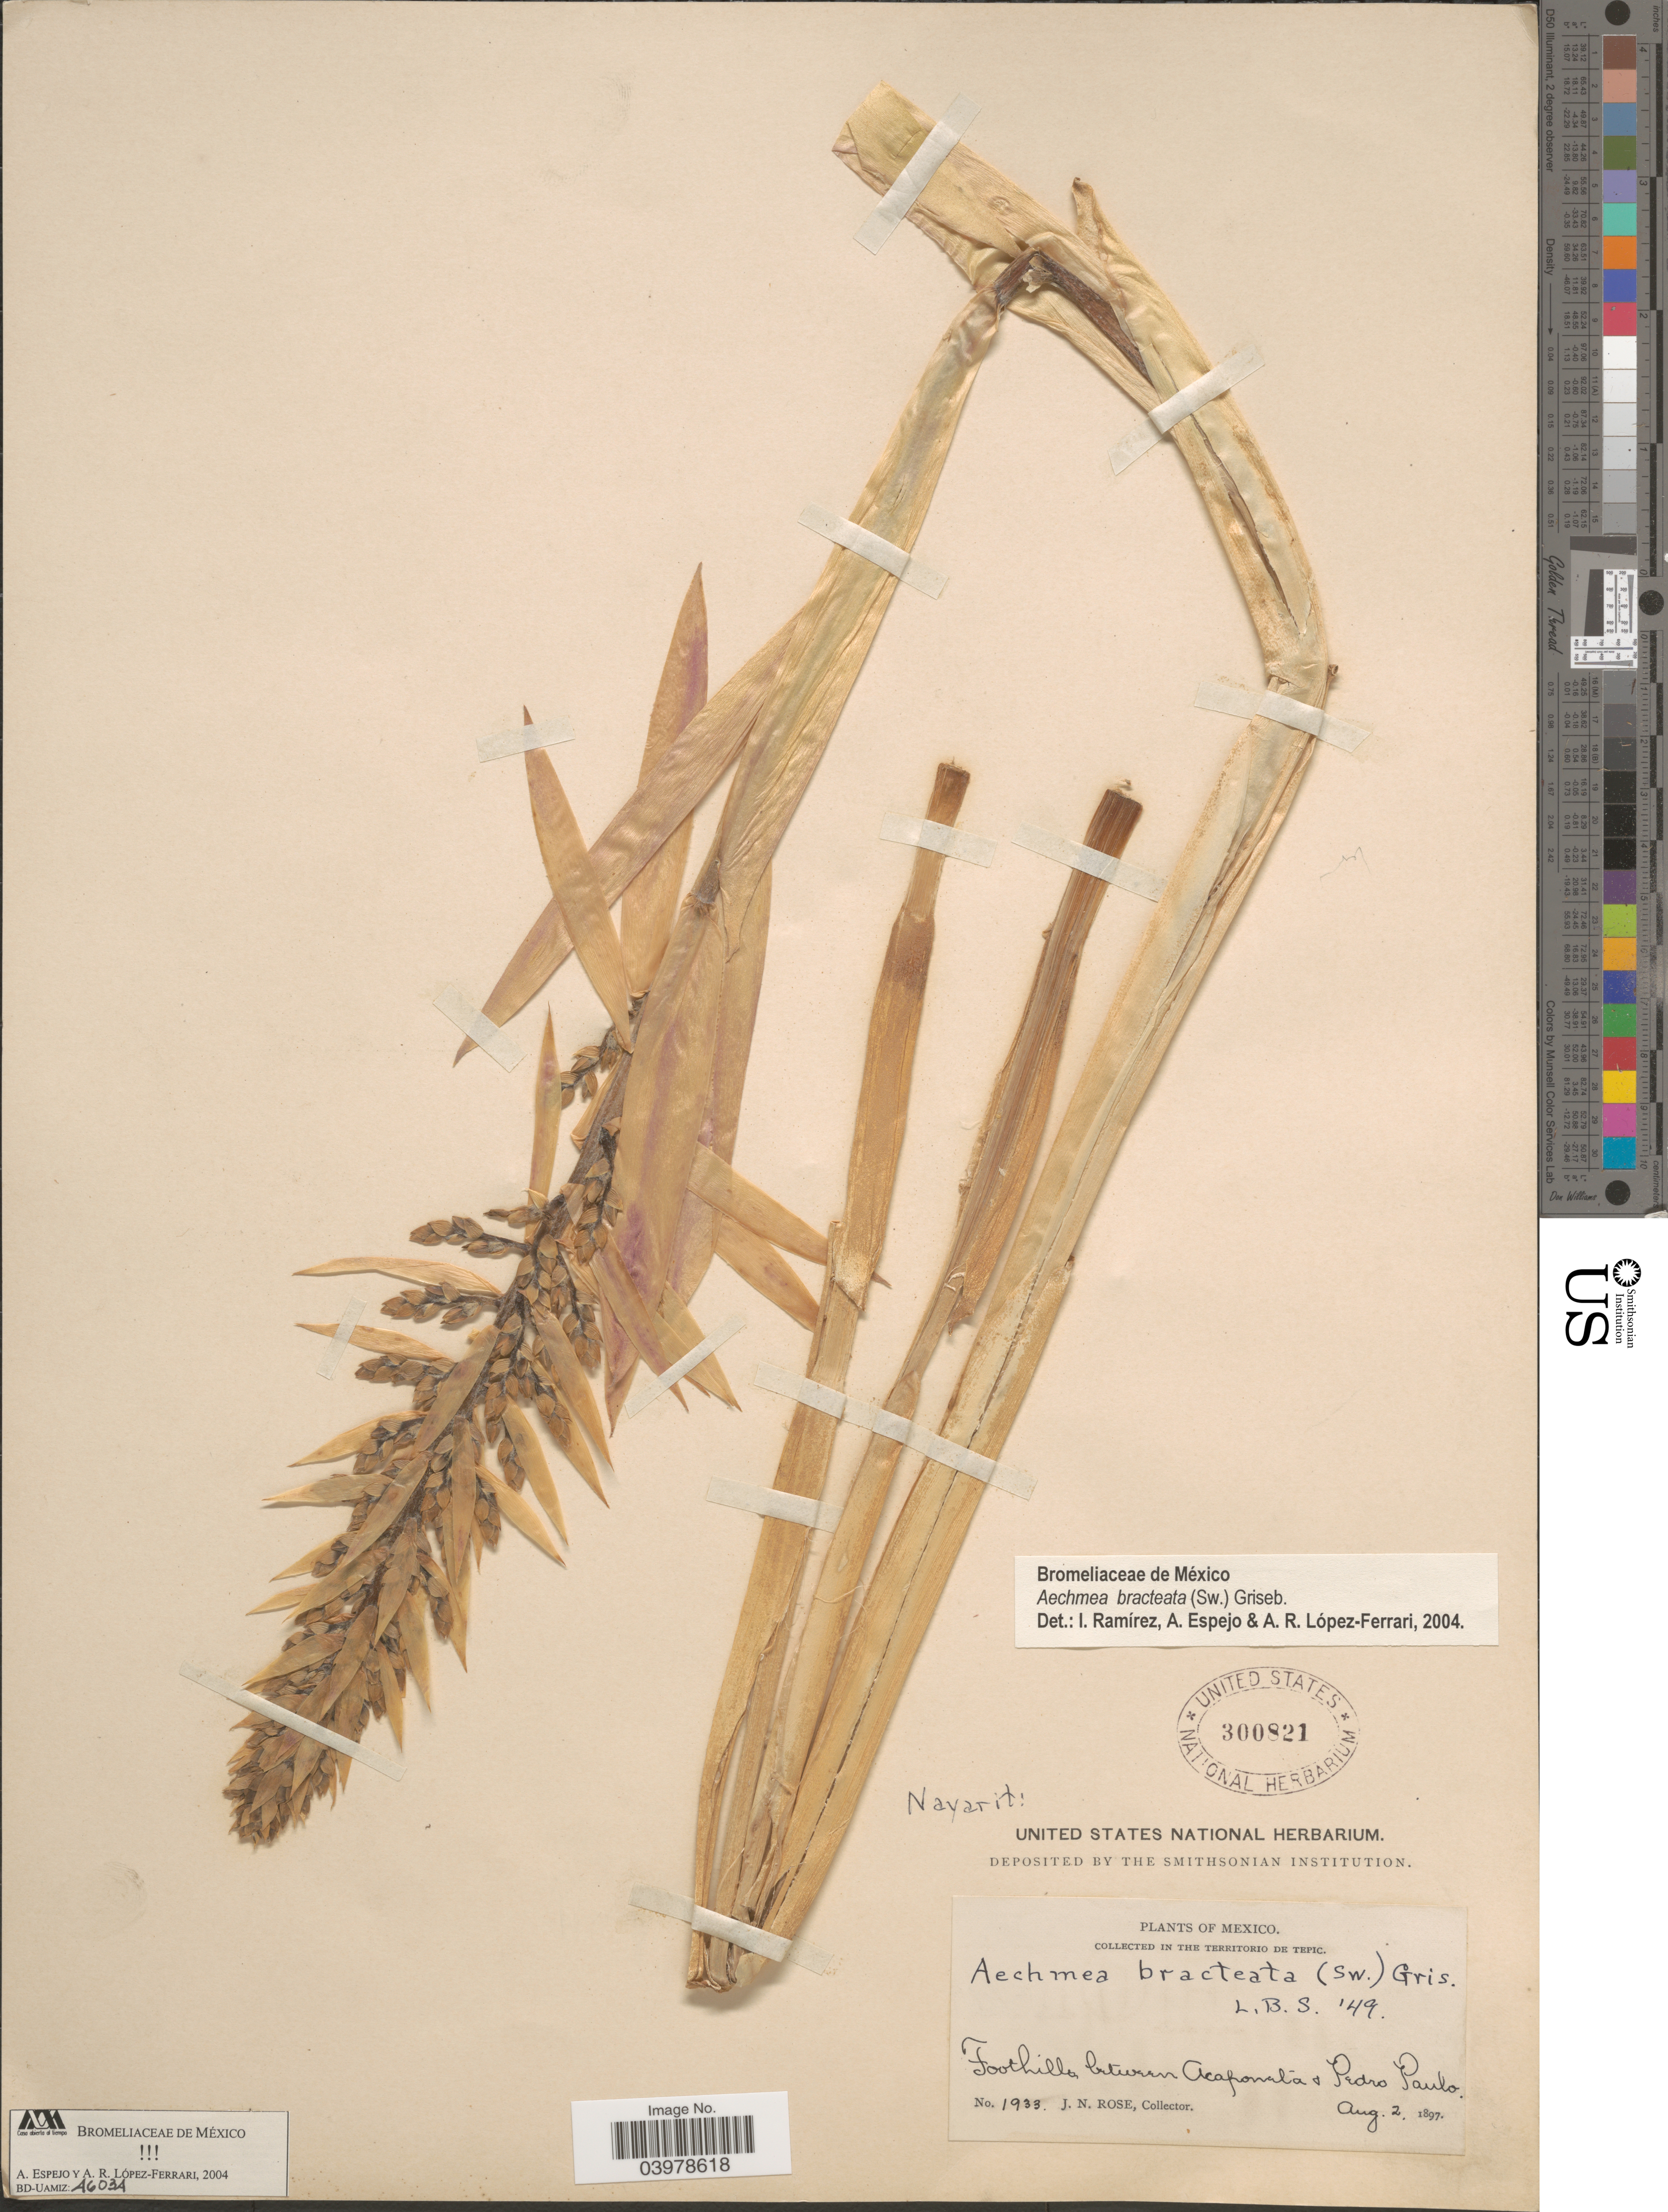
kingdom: Plantae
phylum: Tracheophyta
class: Liliopsida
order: Poales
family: Bromeliaceae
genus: Aechmea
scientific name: Aechmea bracteata var. bracteata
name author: (Sw.) Griseb.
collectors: J. N. Rose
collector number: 1933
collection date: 1897-08-02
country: Mexico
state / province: Nayarit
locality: In the Territorio de Tepic. Foothills between Acaponeta & Pedro Paulo.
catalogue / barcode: US 300821